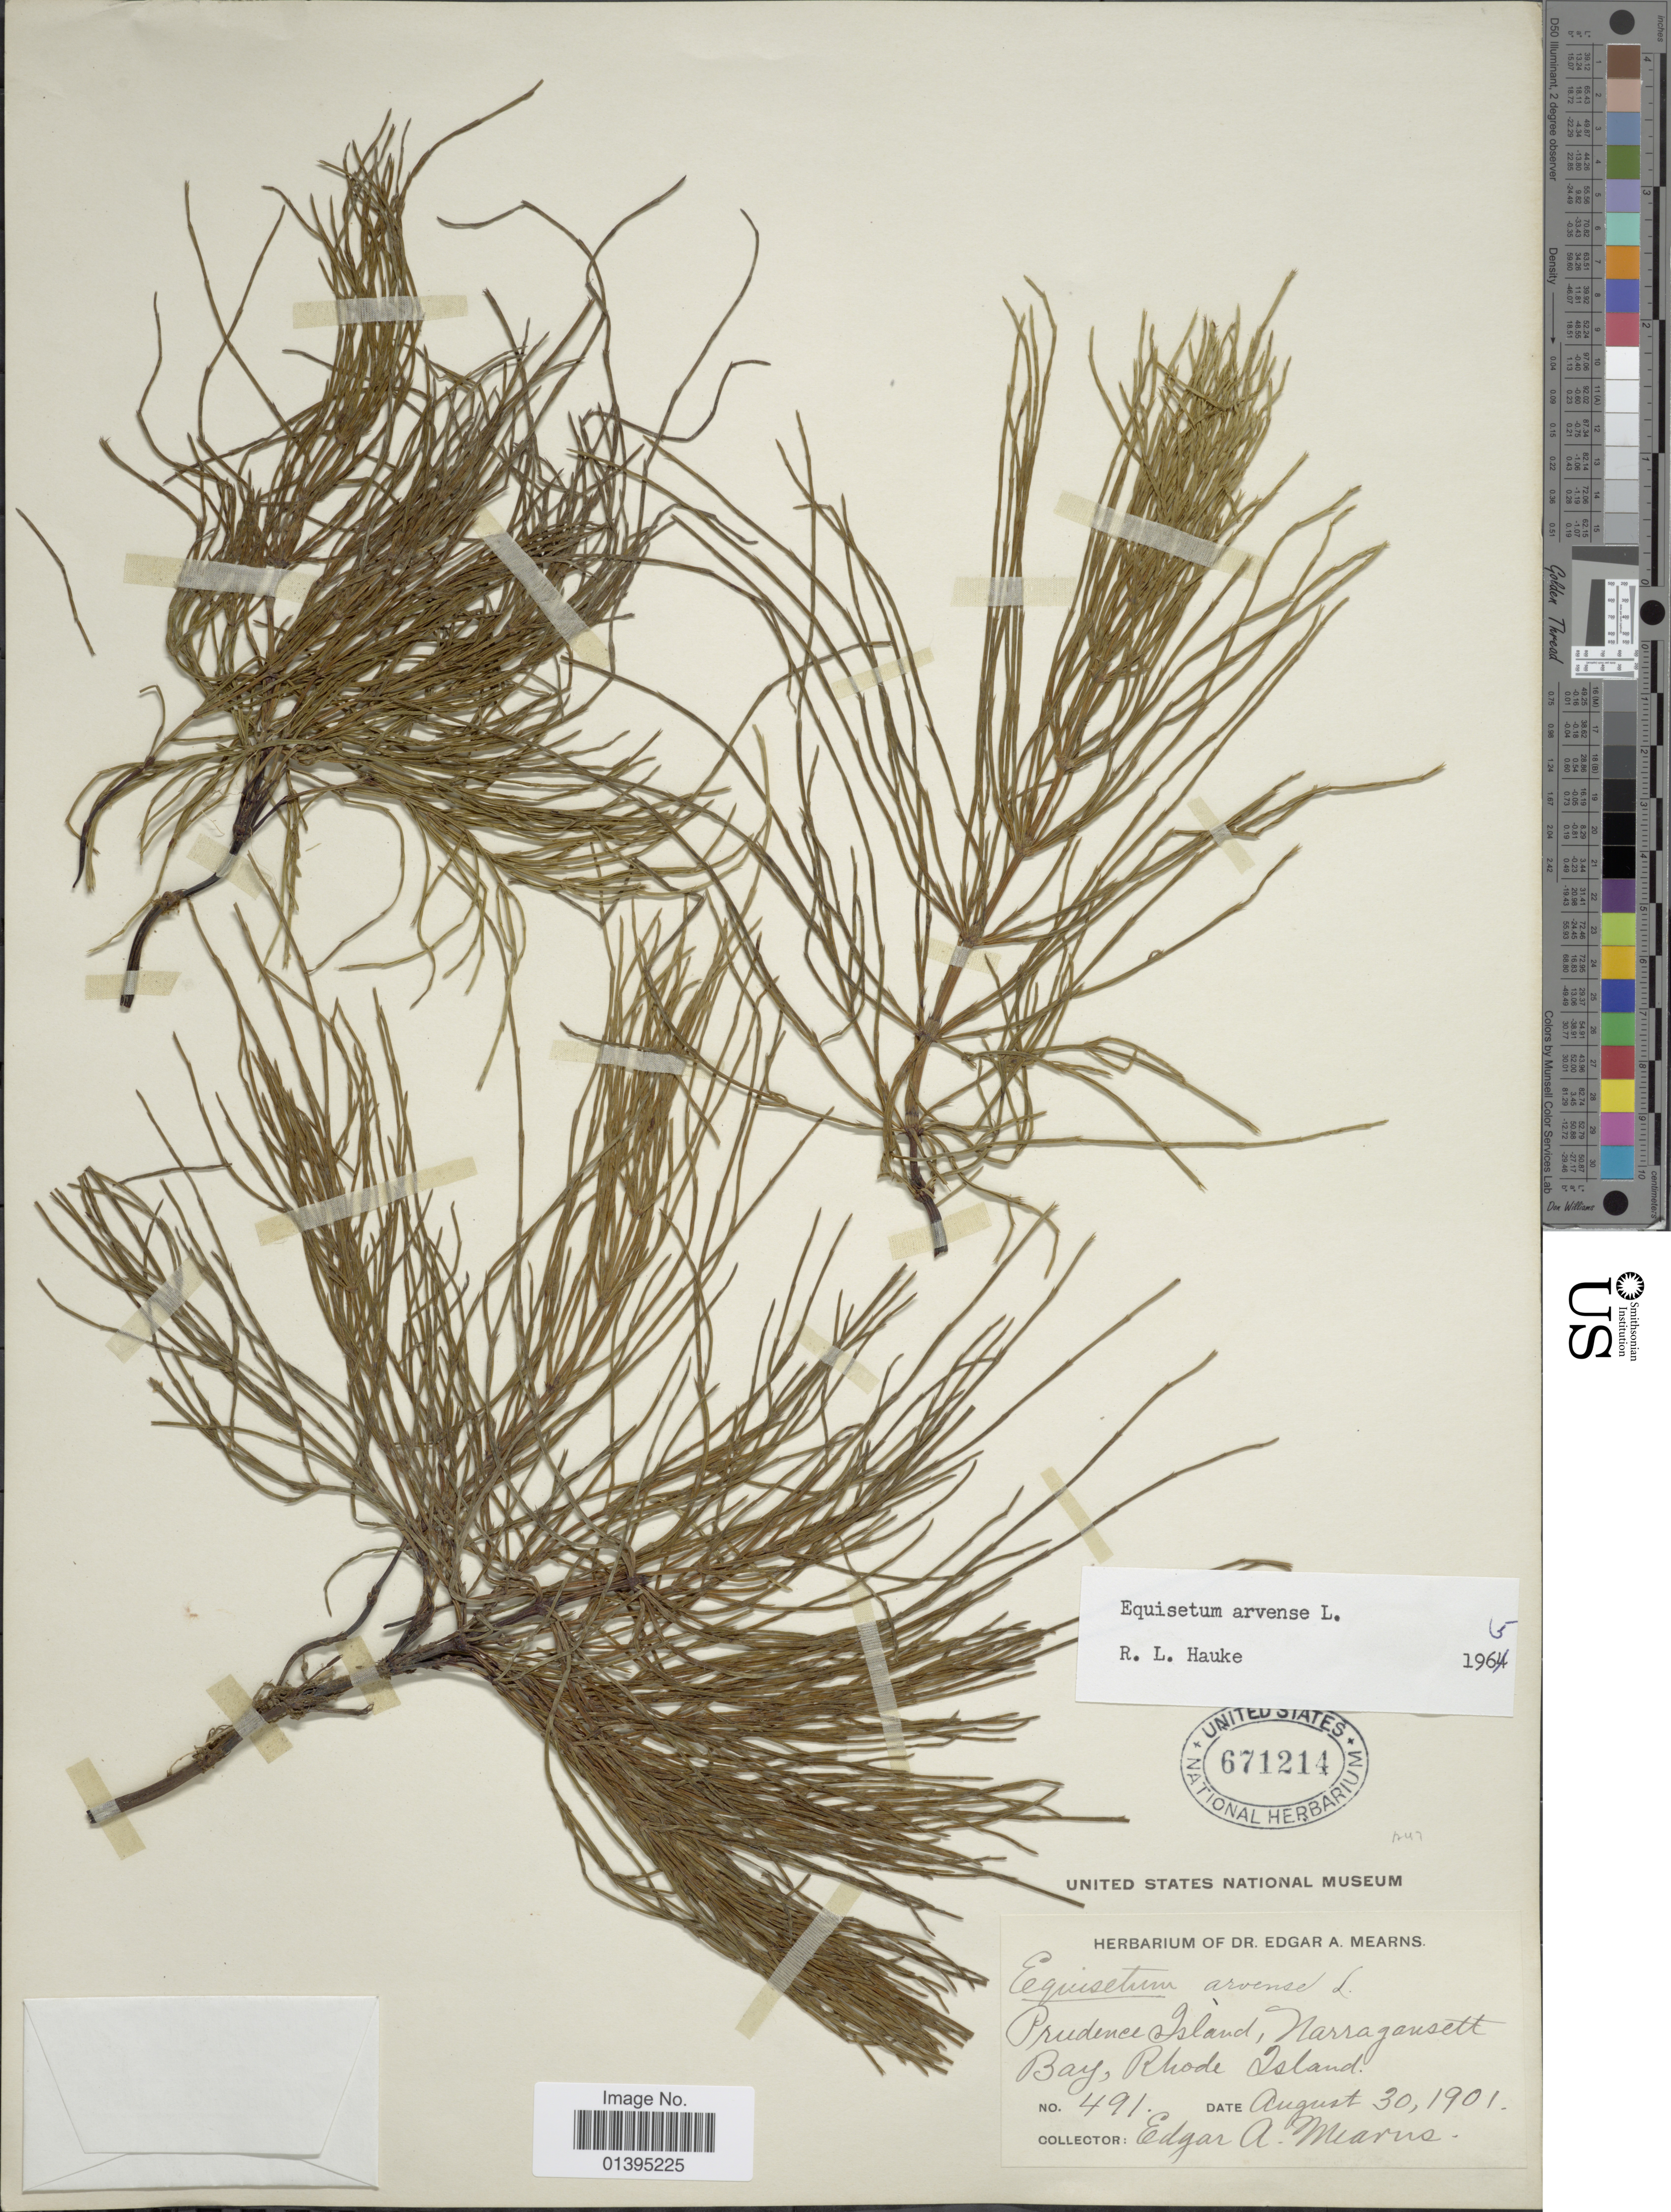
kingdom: Plantae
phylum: Tracheophyta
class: Polypodiopsida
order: Equisetales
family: Equisetaceae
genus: Equisetum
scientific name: Equisetum arvense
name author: L.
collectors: E. A. Mearns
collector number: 491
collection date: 1901-08-30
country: United States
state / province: Rhode Island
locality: Prudence Island, Narragansett Bay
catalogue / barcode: US 671214